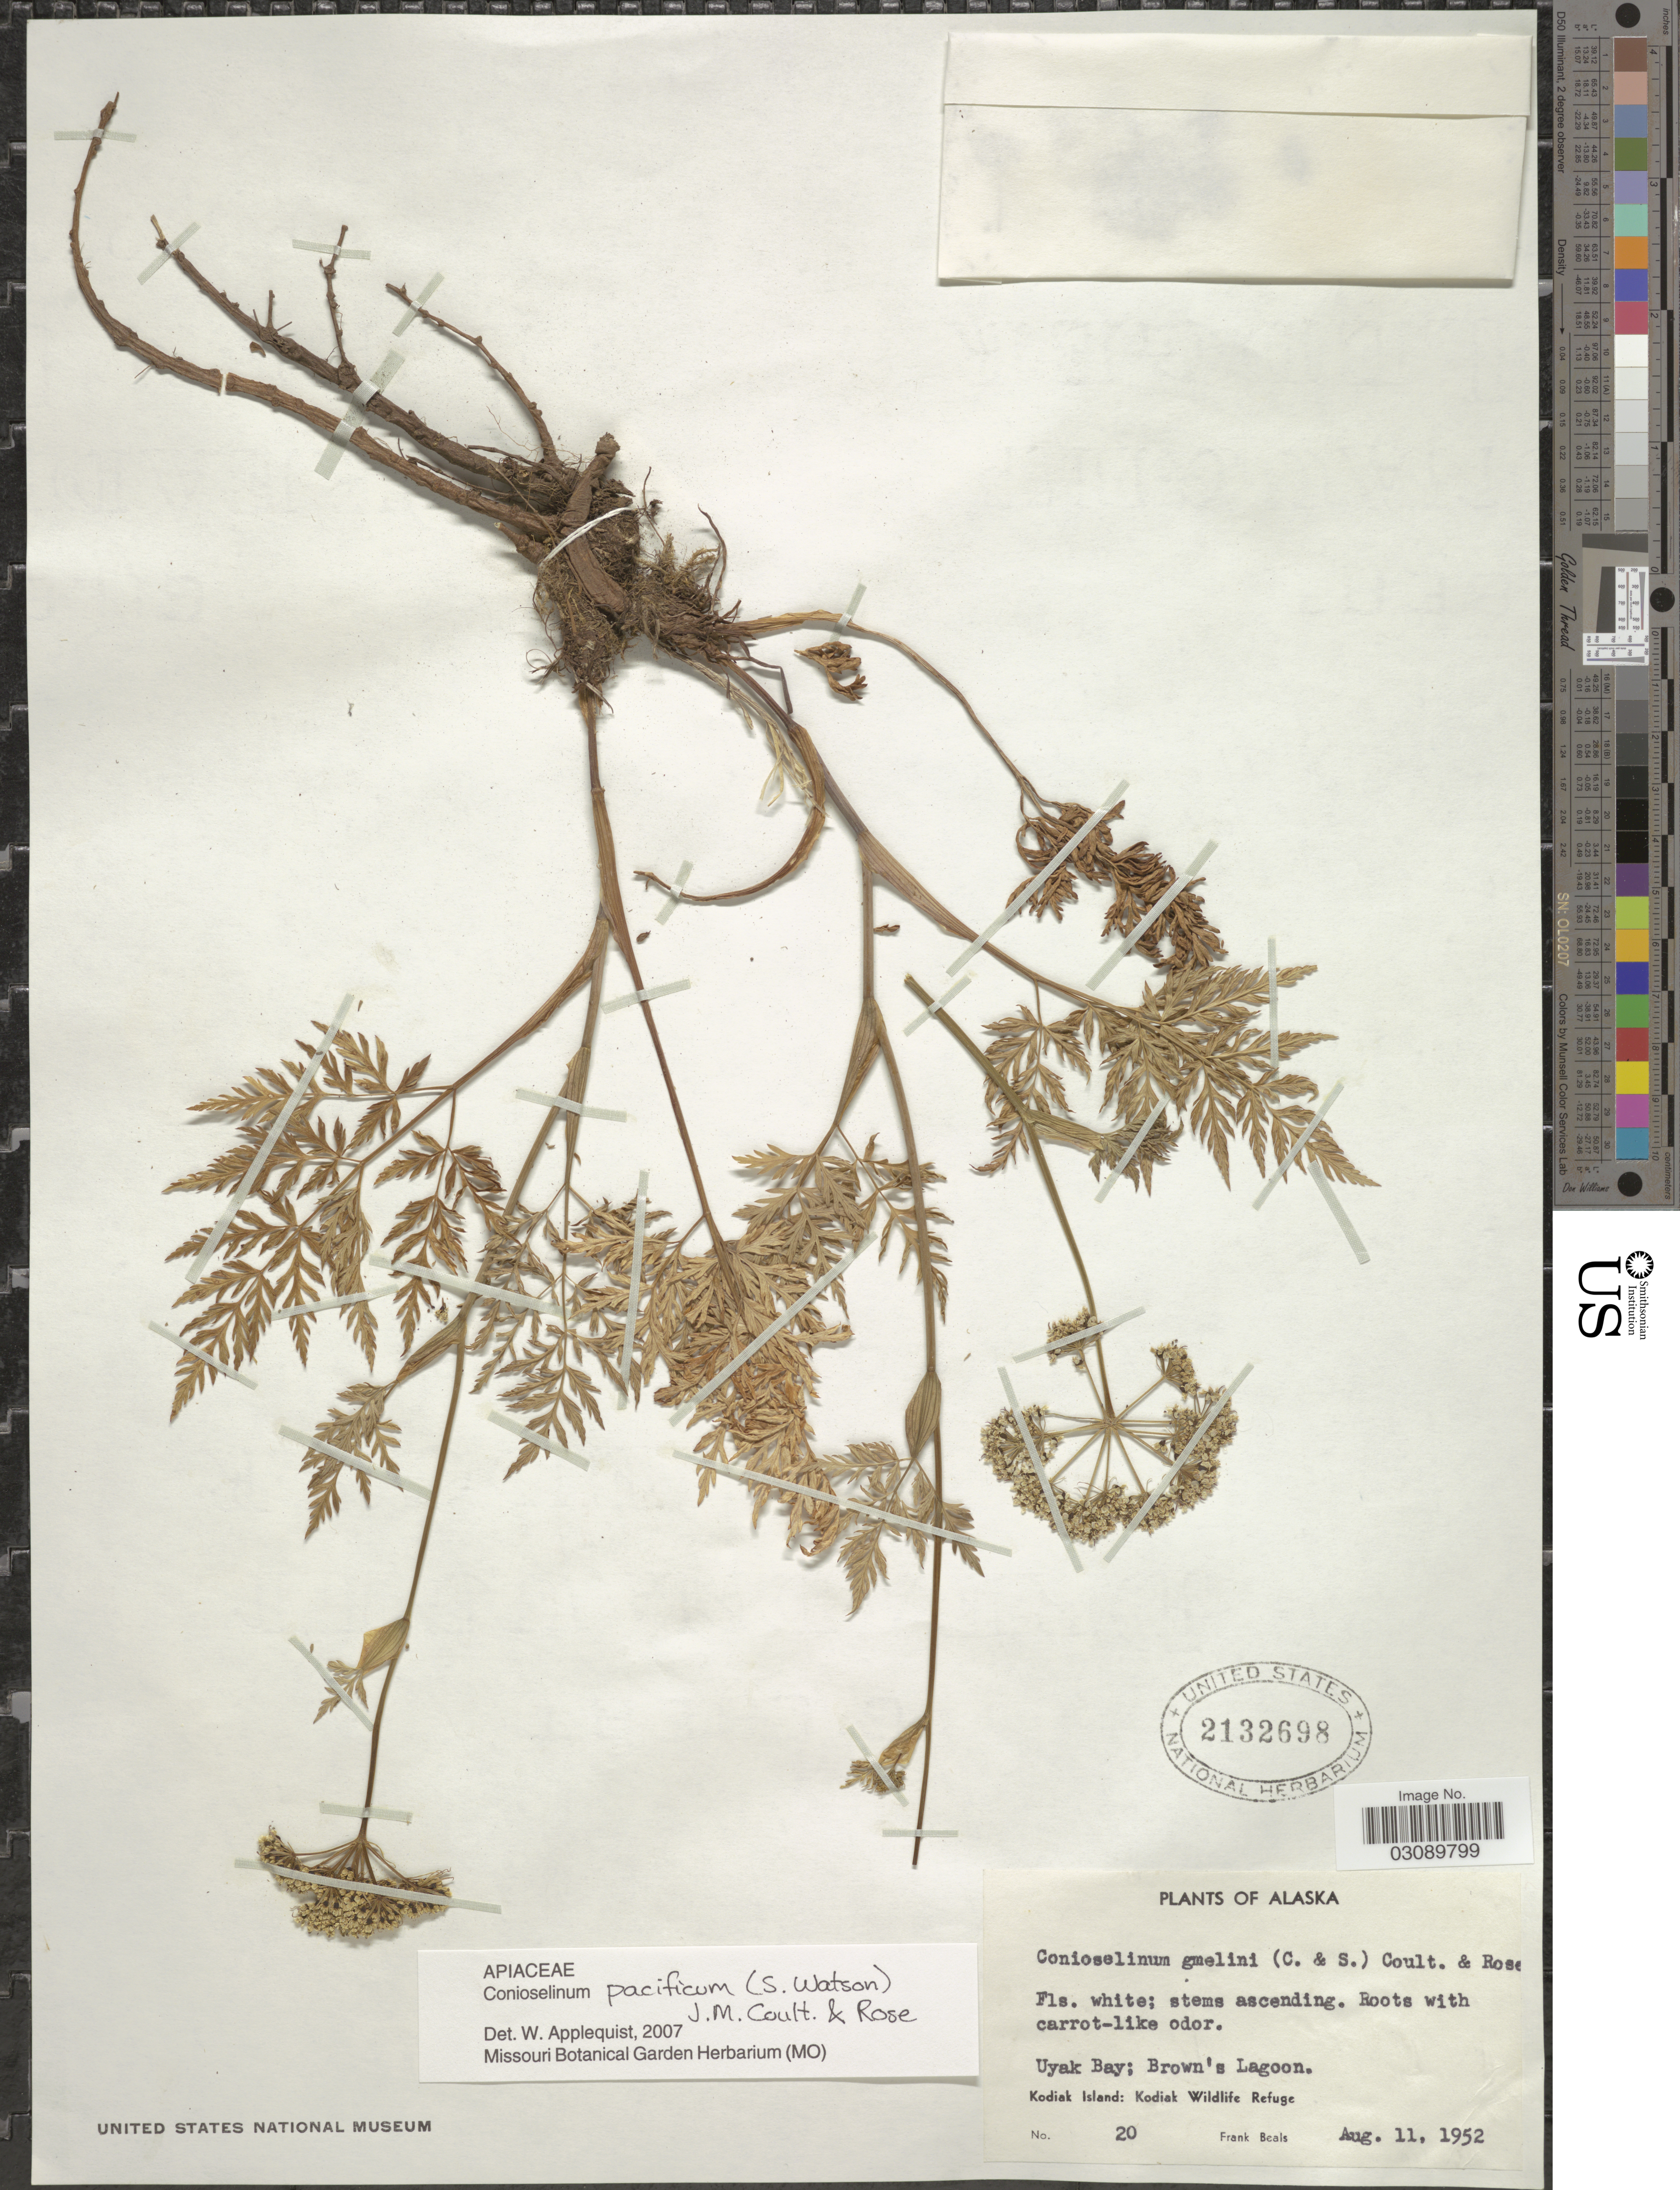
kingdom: Plantae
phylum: Tracheophyta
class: Magnoliopsida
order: Apiales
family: Apiaceae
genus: Conioselinum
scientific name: Conioselinum pacificum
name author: (S. Watson) J.M. Coult. & Rose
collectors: F. Beals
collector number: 20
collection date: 1952-08-11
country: United States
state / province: Alaska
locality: Uyak Bay; Brown's Lagoon. Kodiak Island: Kodiak Wildlife Refuge.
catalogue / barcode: US 2132698